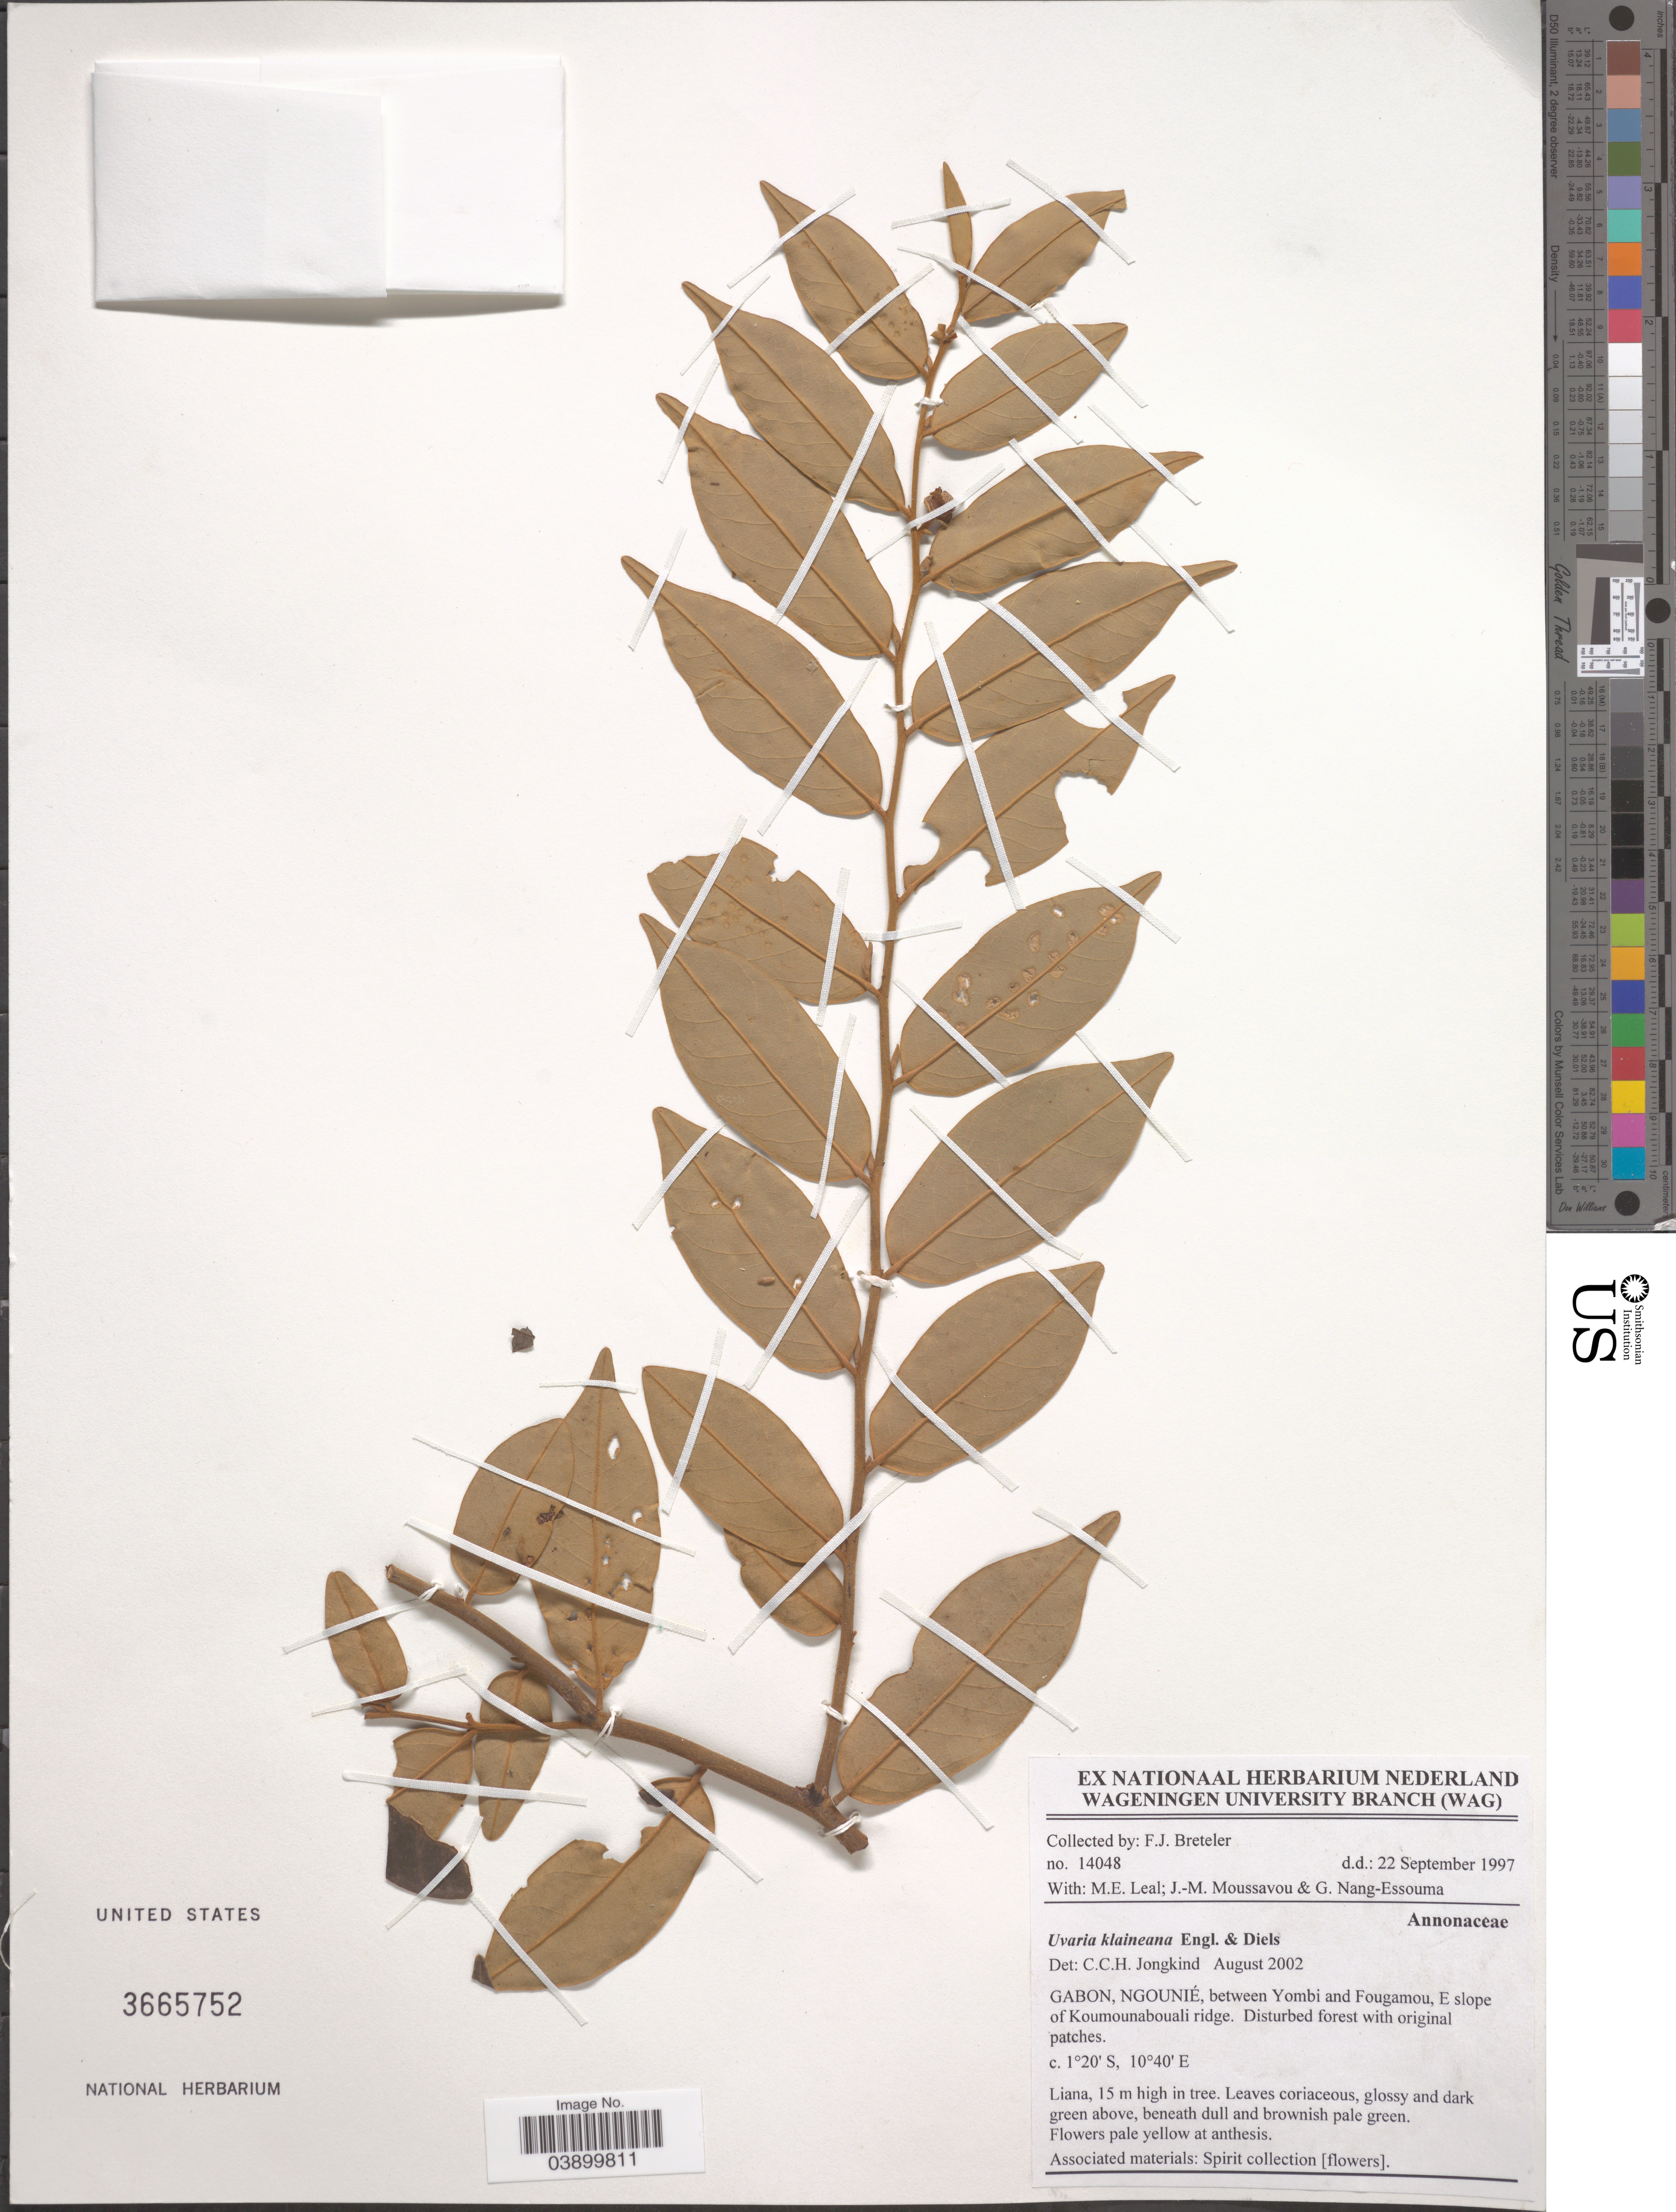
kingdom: Plantae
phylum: Tracheophyta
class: Magnoliopsida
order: Magnoliales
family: Annonaceae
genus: Uvaria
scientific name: Uvaria klaineana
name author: Engl. & Diels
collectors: F. J. Breteler, M. E. Leal, J. Moussavou & G. Nang-Essouma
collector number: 14048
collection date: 1997-09-22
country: Gabon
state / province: Ngounie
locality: Between Yombi and Fougamou, E slope of Koumounabouali ridge.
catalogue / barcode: US 3665752